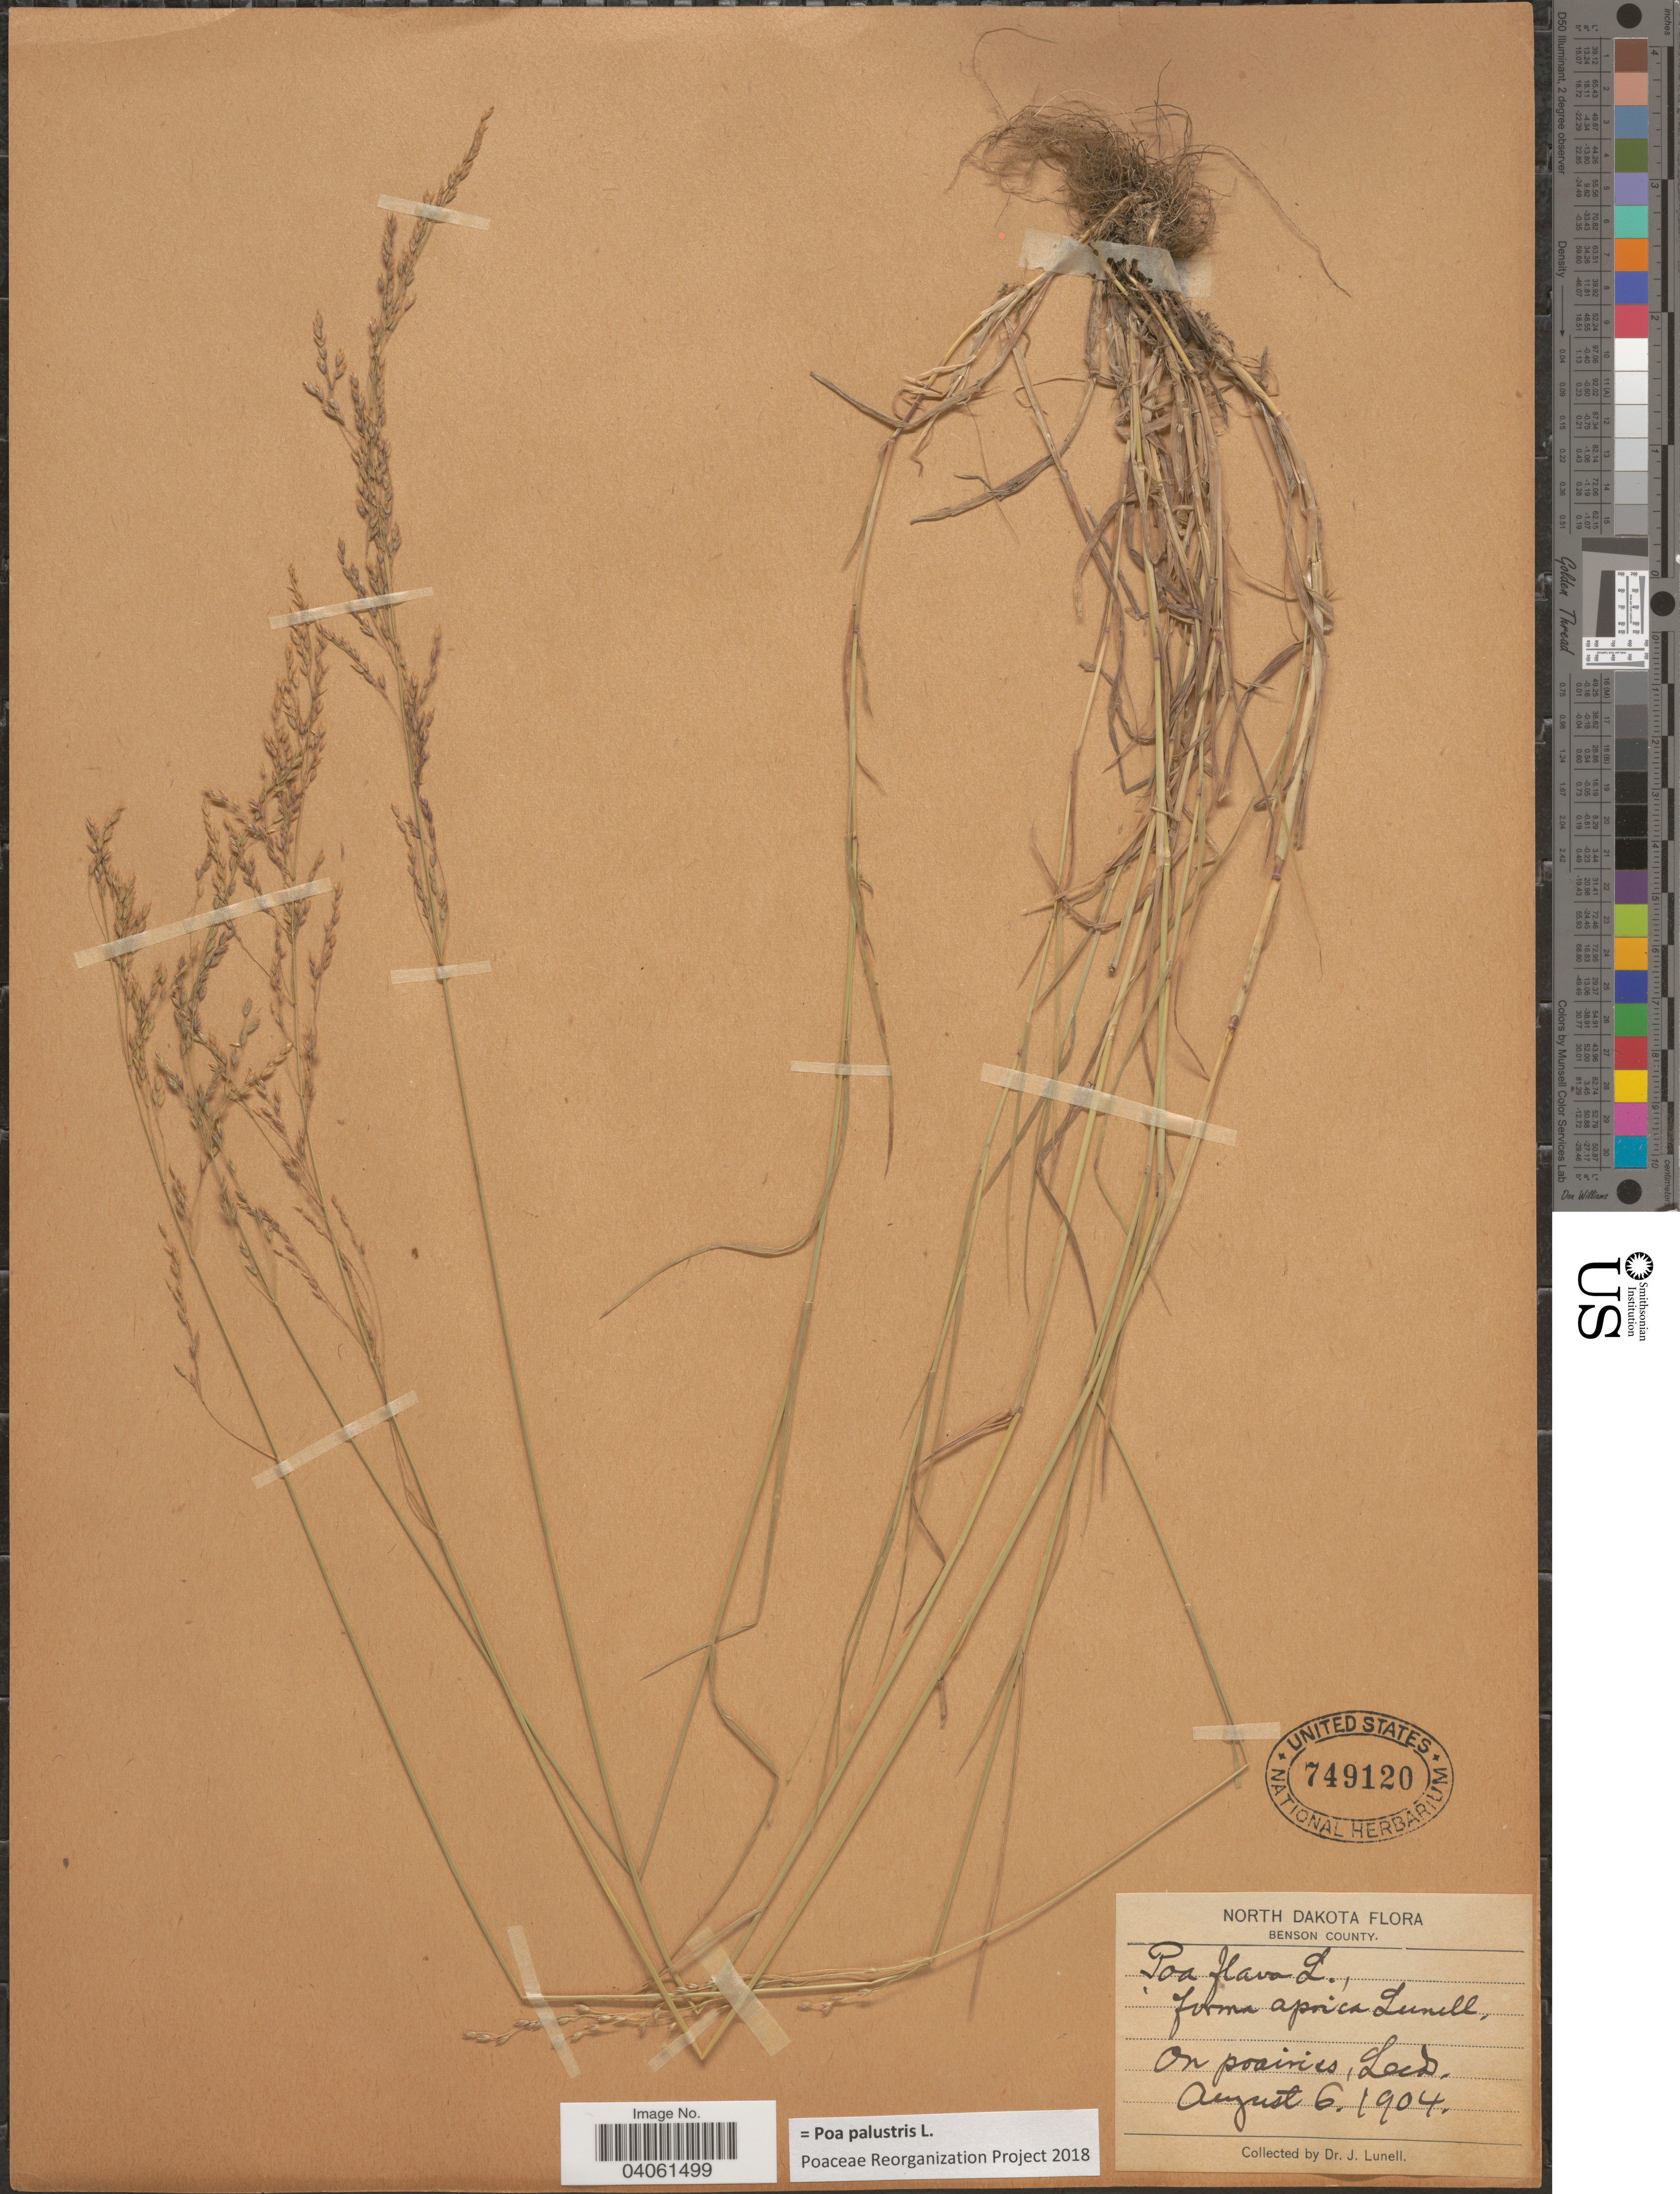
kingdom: Plantae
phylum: Tracheophyta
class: Liliopsida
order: Poales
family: Poaceae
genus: Poa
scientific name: Poa palustris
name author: L.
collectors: J. Lunell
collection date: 1904-08-06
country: United States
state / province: North Dakota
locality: Benson County. On prairies, Leed.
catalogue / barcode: US 749120